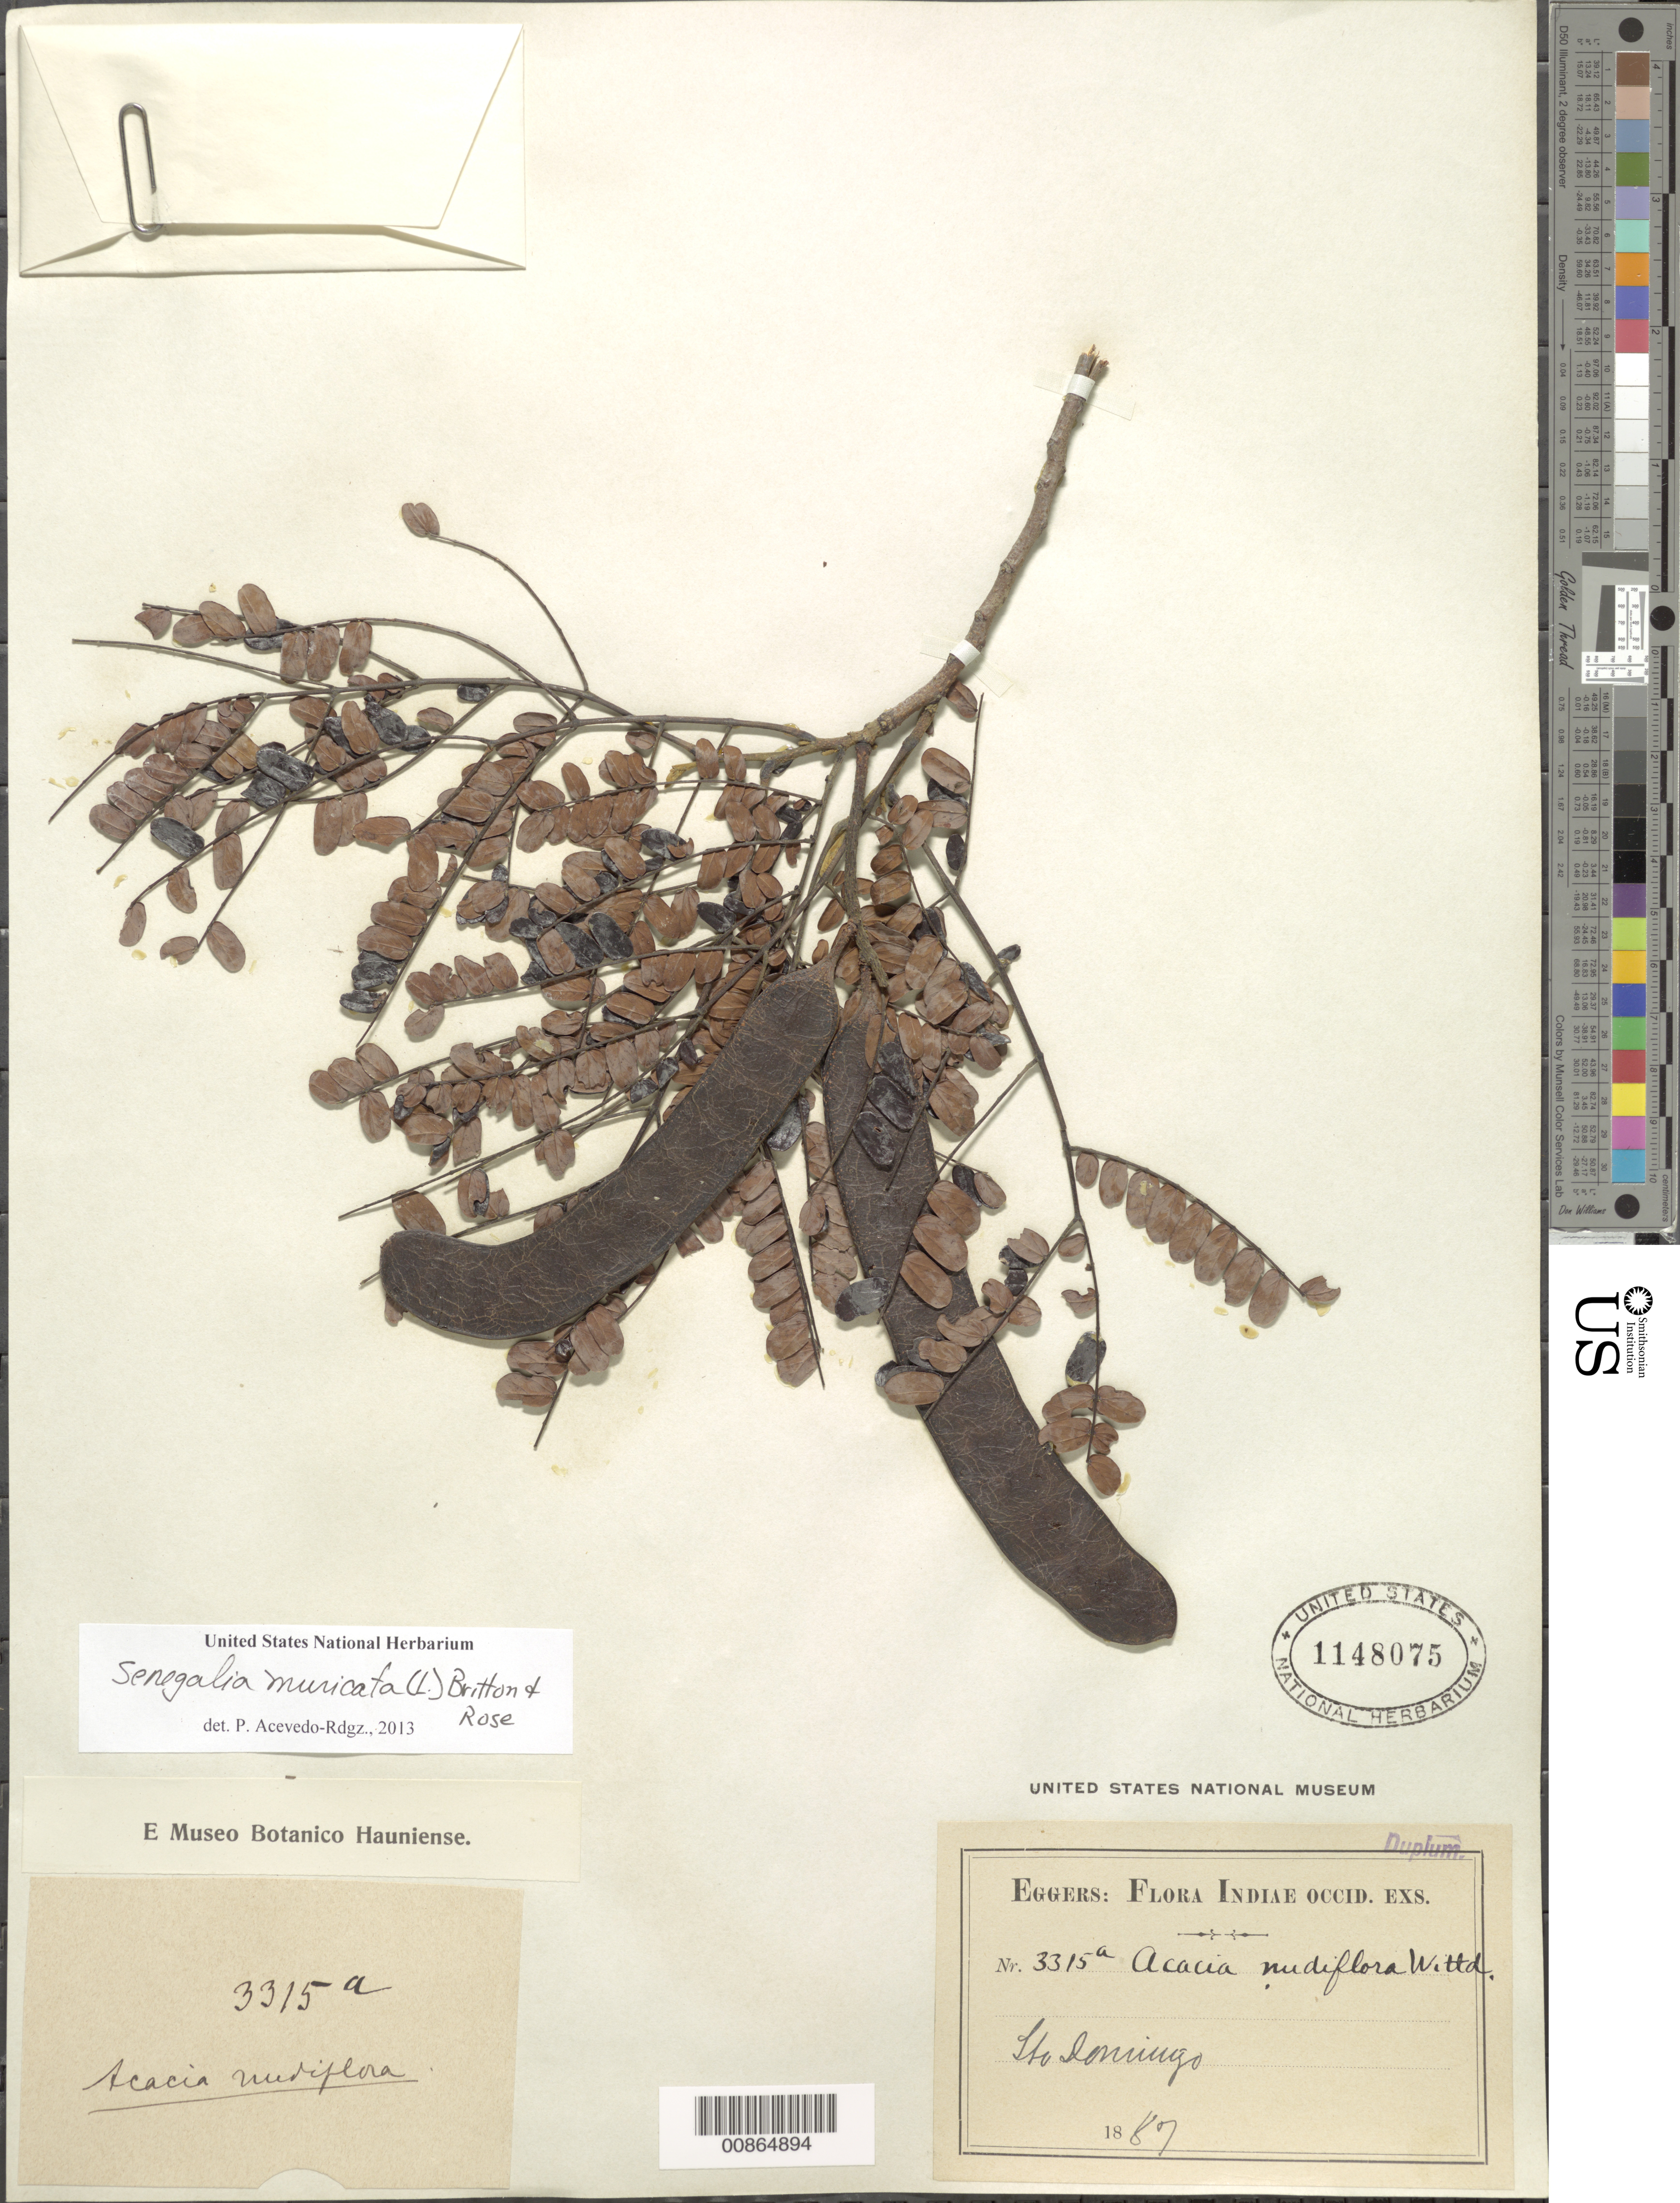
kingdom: Plantae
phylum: Tracheophyta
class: Magnoliopsida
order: Fabales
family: Fabaceae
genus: Parasenegalia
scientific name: Parasenegalia muricata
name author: (L.) Seigler & Ebinger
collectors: H. F. A. von Eggers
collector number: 3315a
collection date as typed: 1887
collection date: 1887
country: Dominican Republic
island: Hispaniola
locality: Sto. Domingo.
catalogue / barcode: US 1148075